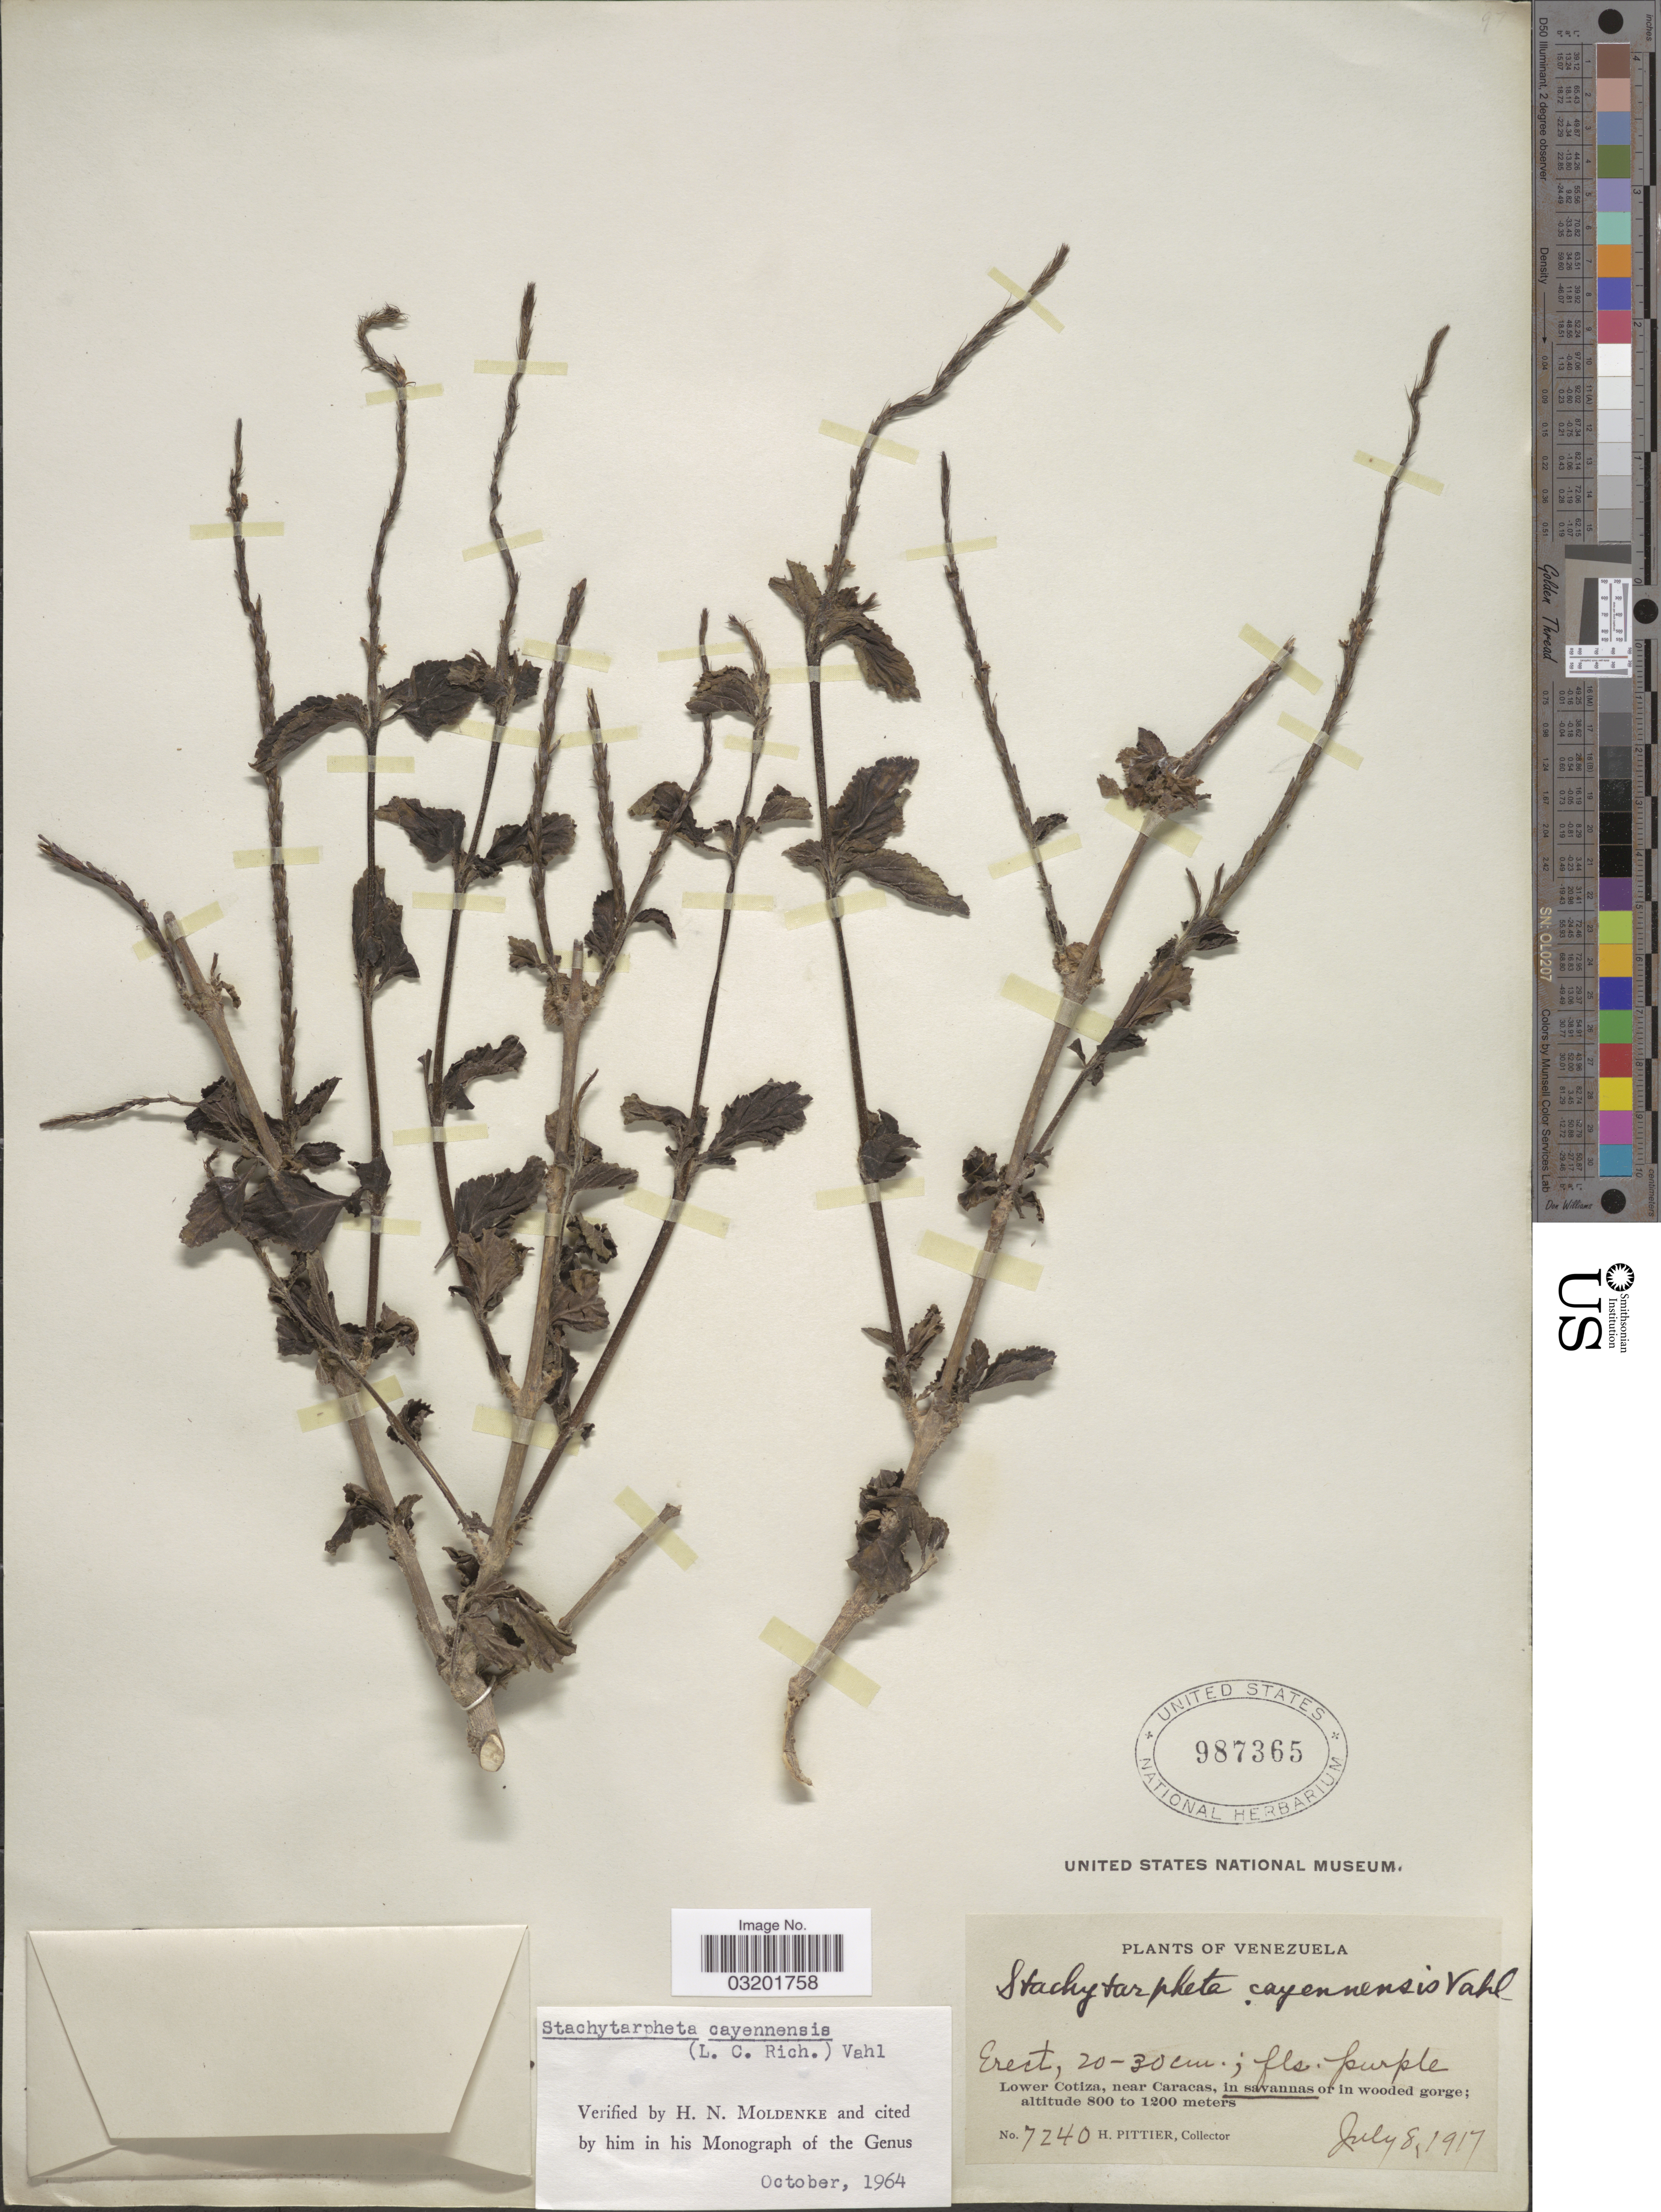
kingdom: Plantae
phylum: Tracheophyta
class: Magnoliopsida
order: Lamiales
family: Verbenaceae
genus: Stachytarpheta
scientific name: Stachytarpheta cayennensis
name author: (Rich.) Vahl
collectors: H. F. Pittier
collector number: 7240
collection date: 1917-07-08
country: Venezuela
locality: Lower Cotiza, near Caracas, in savannas.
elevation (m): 800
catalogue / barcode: US 987365